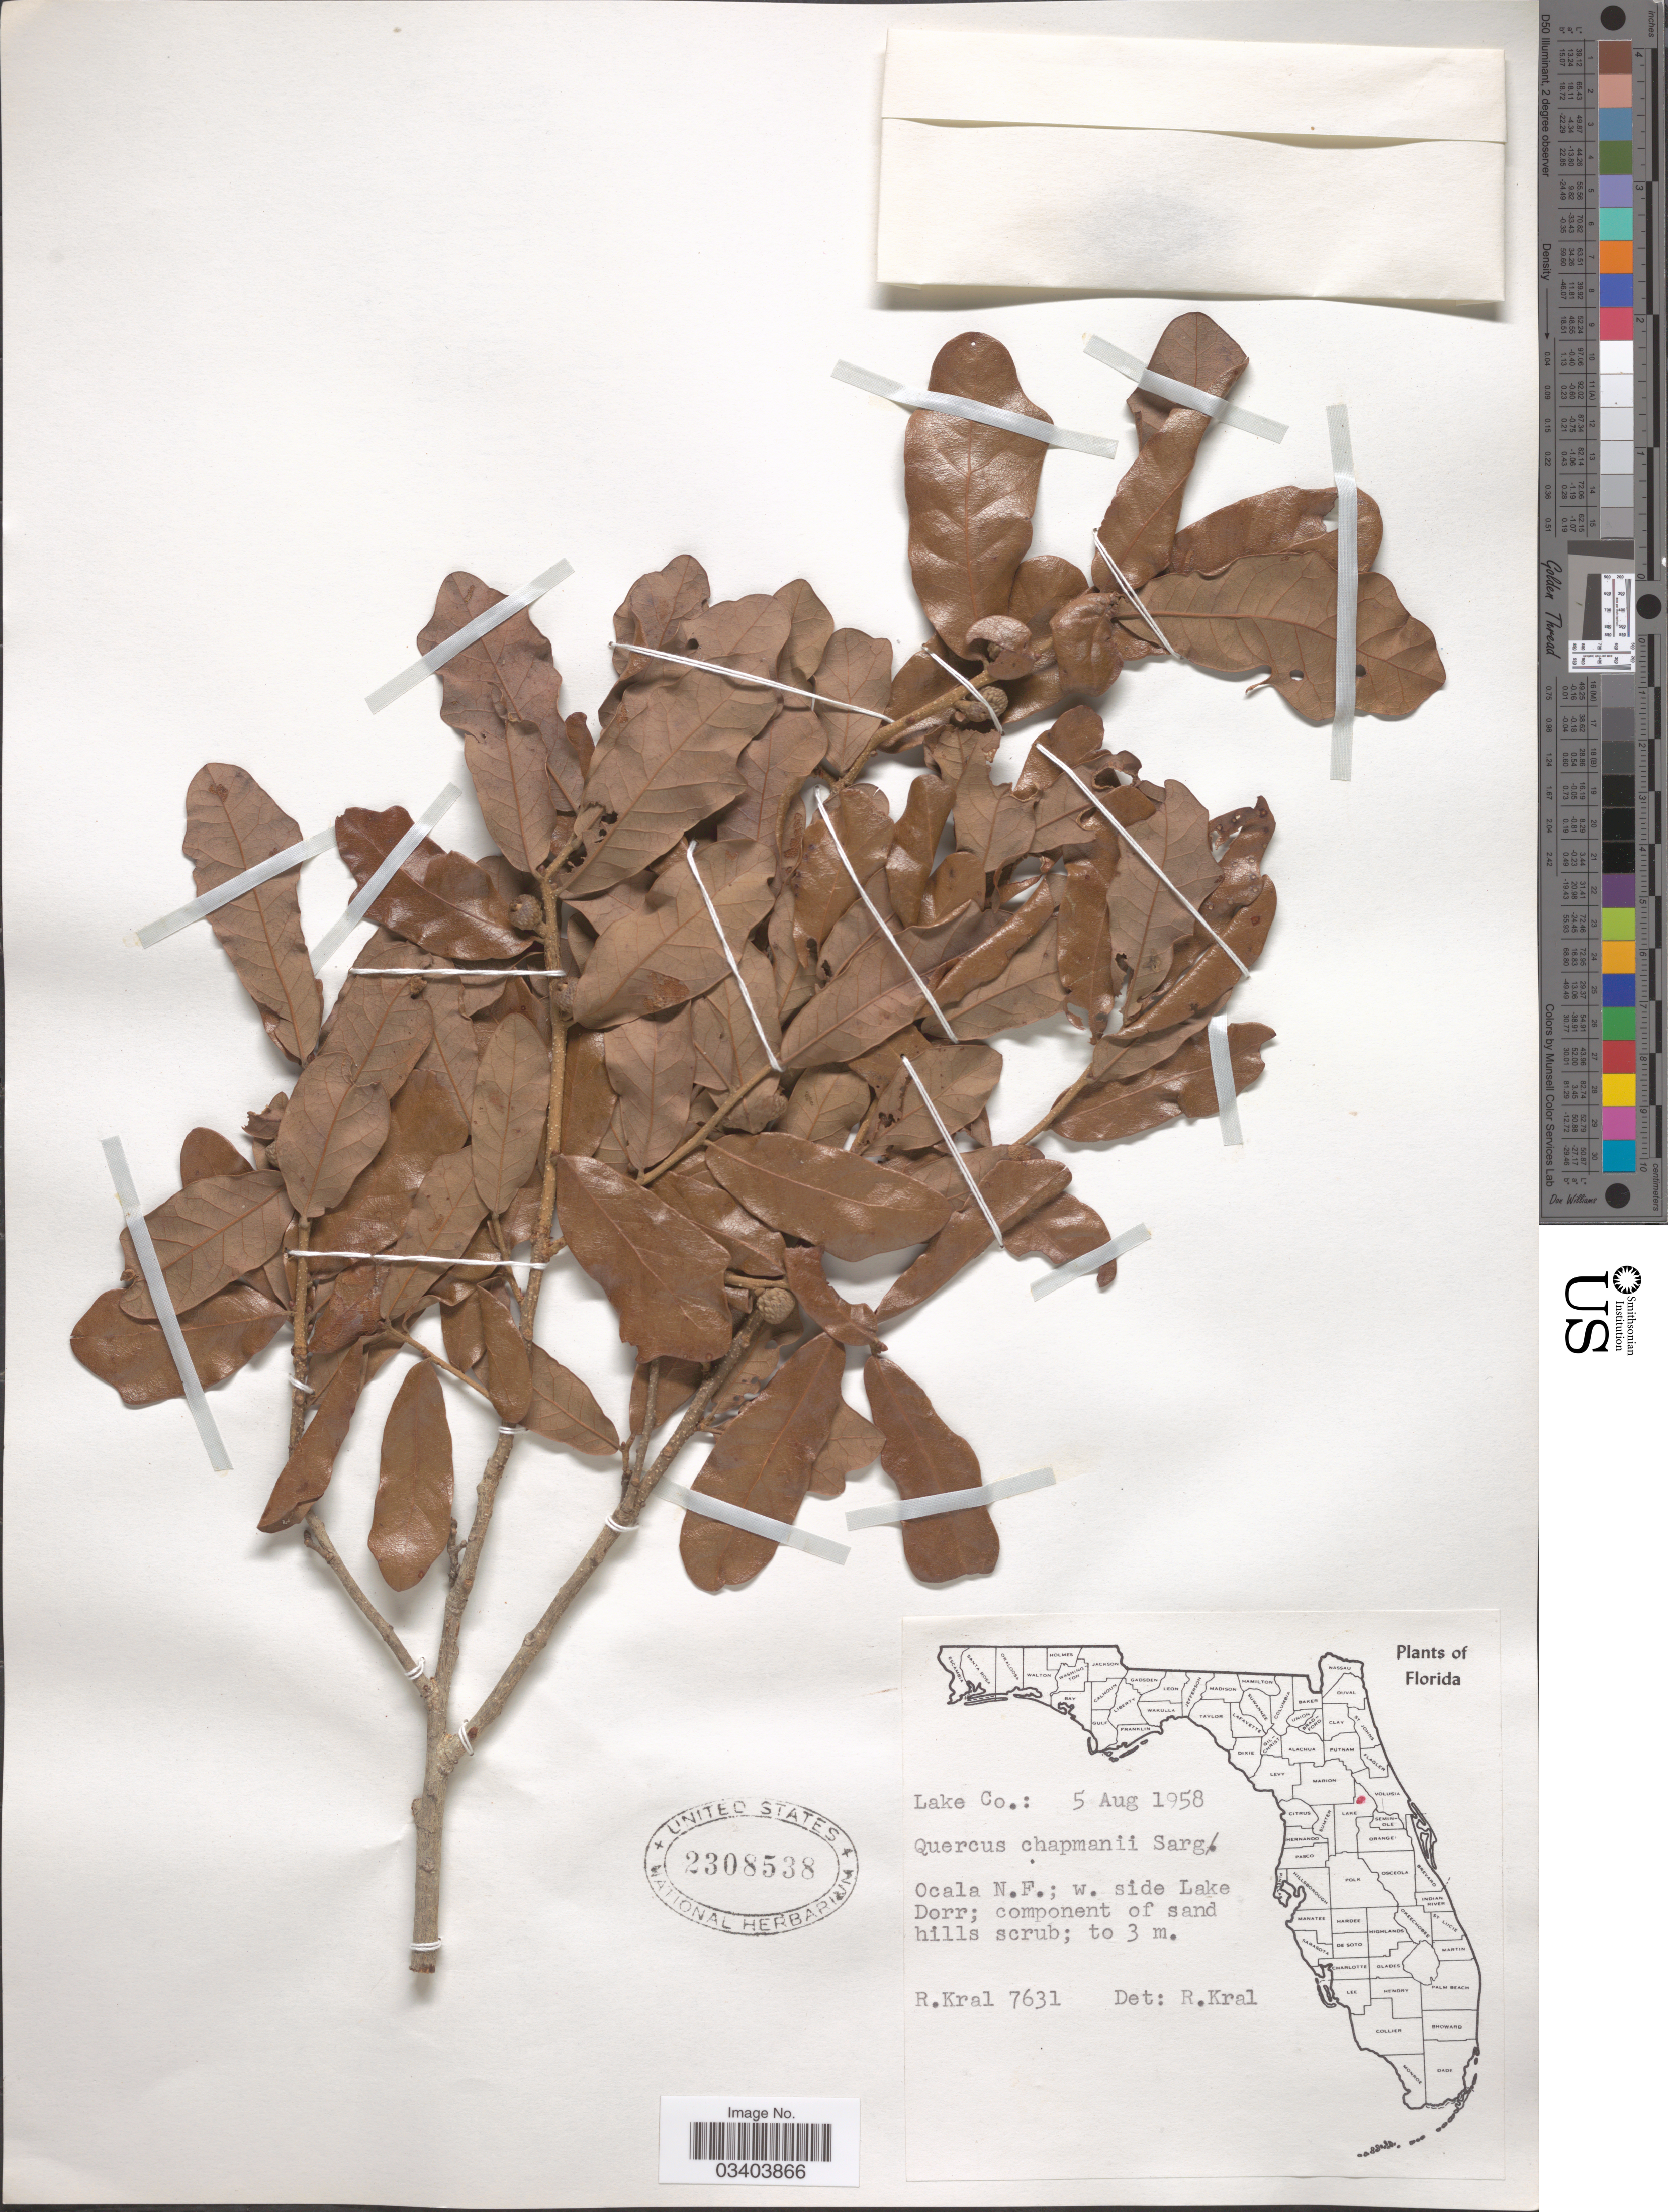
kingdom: Plantae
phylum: Tracheophyta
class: Magnoliopsida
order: Fagales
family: Fagaceae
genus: Quercus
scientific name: Quercus chapmanii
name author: Sarg.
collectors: R. Kral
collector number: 7631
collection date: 1958-08-05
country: United States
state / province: Florida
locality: Lake Co. Ocala N.F.; w. side Lake Dorr.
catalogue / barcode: US 2308538